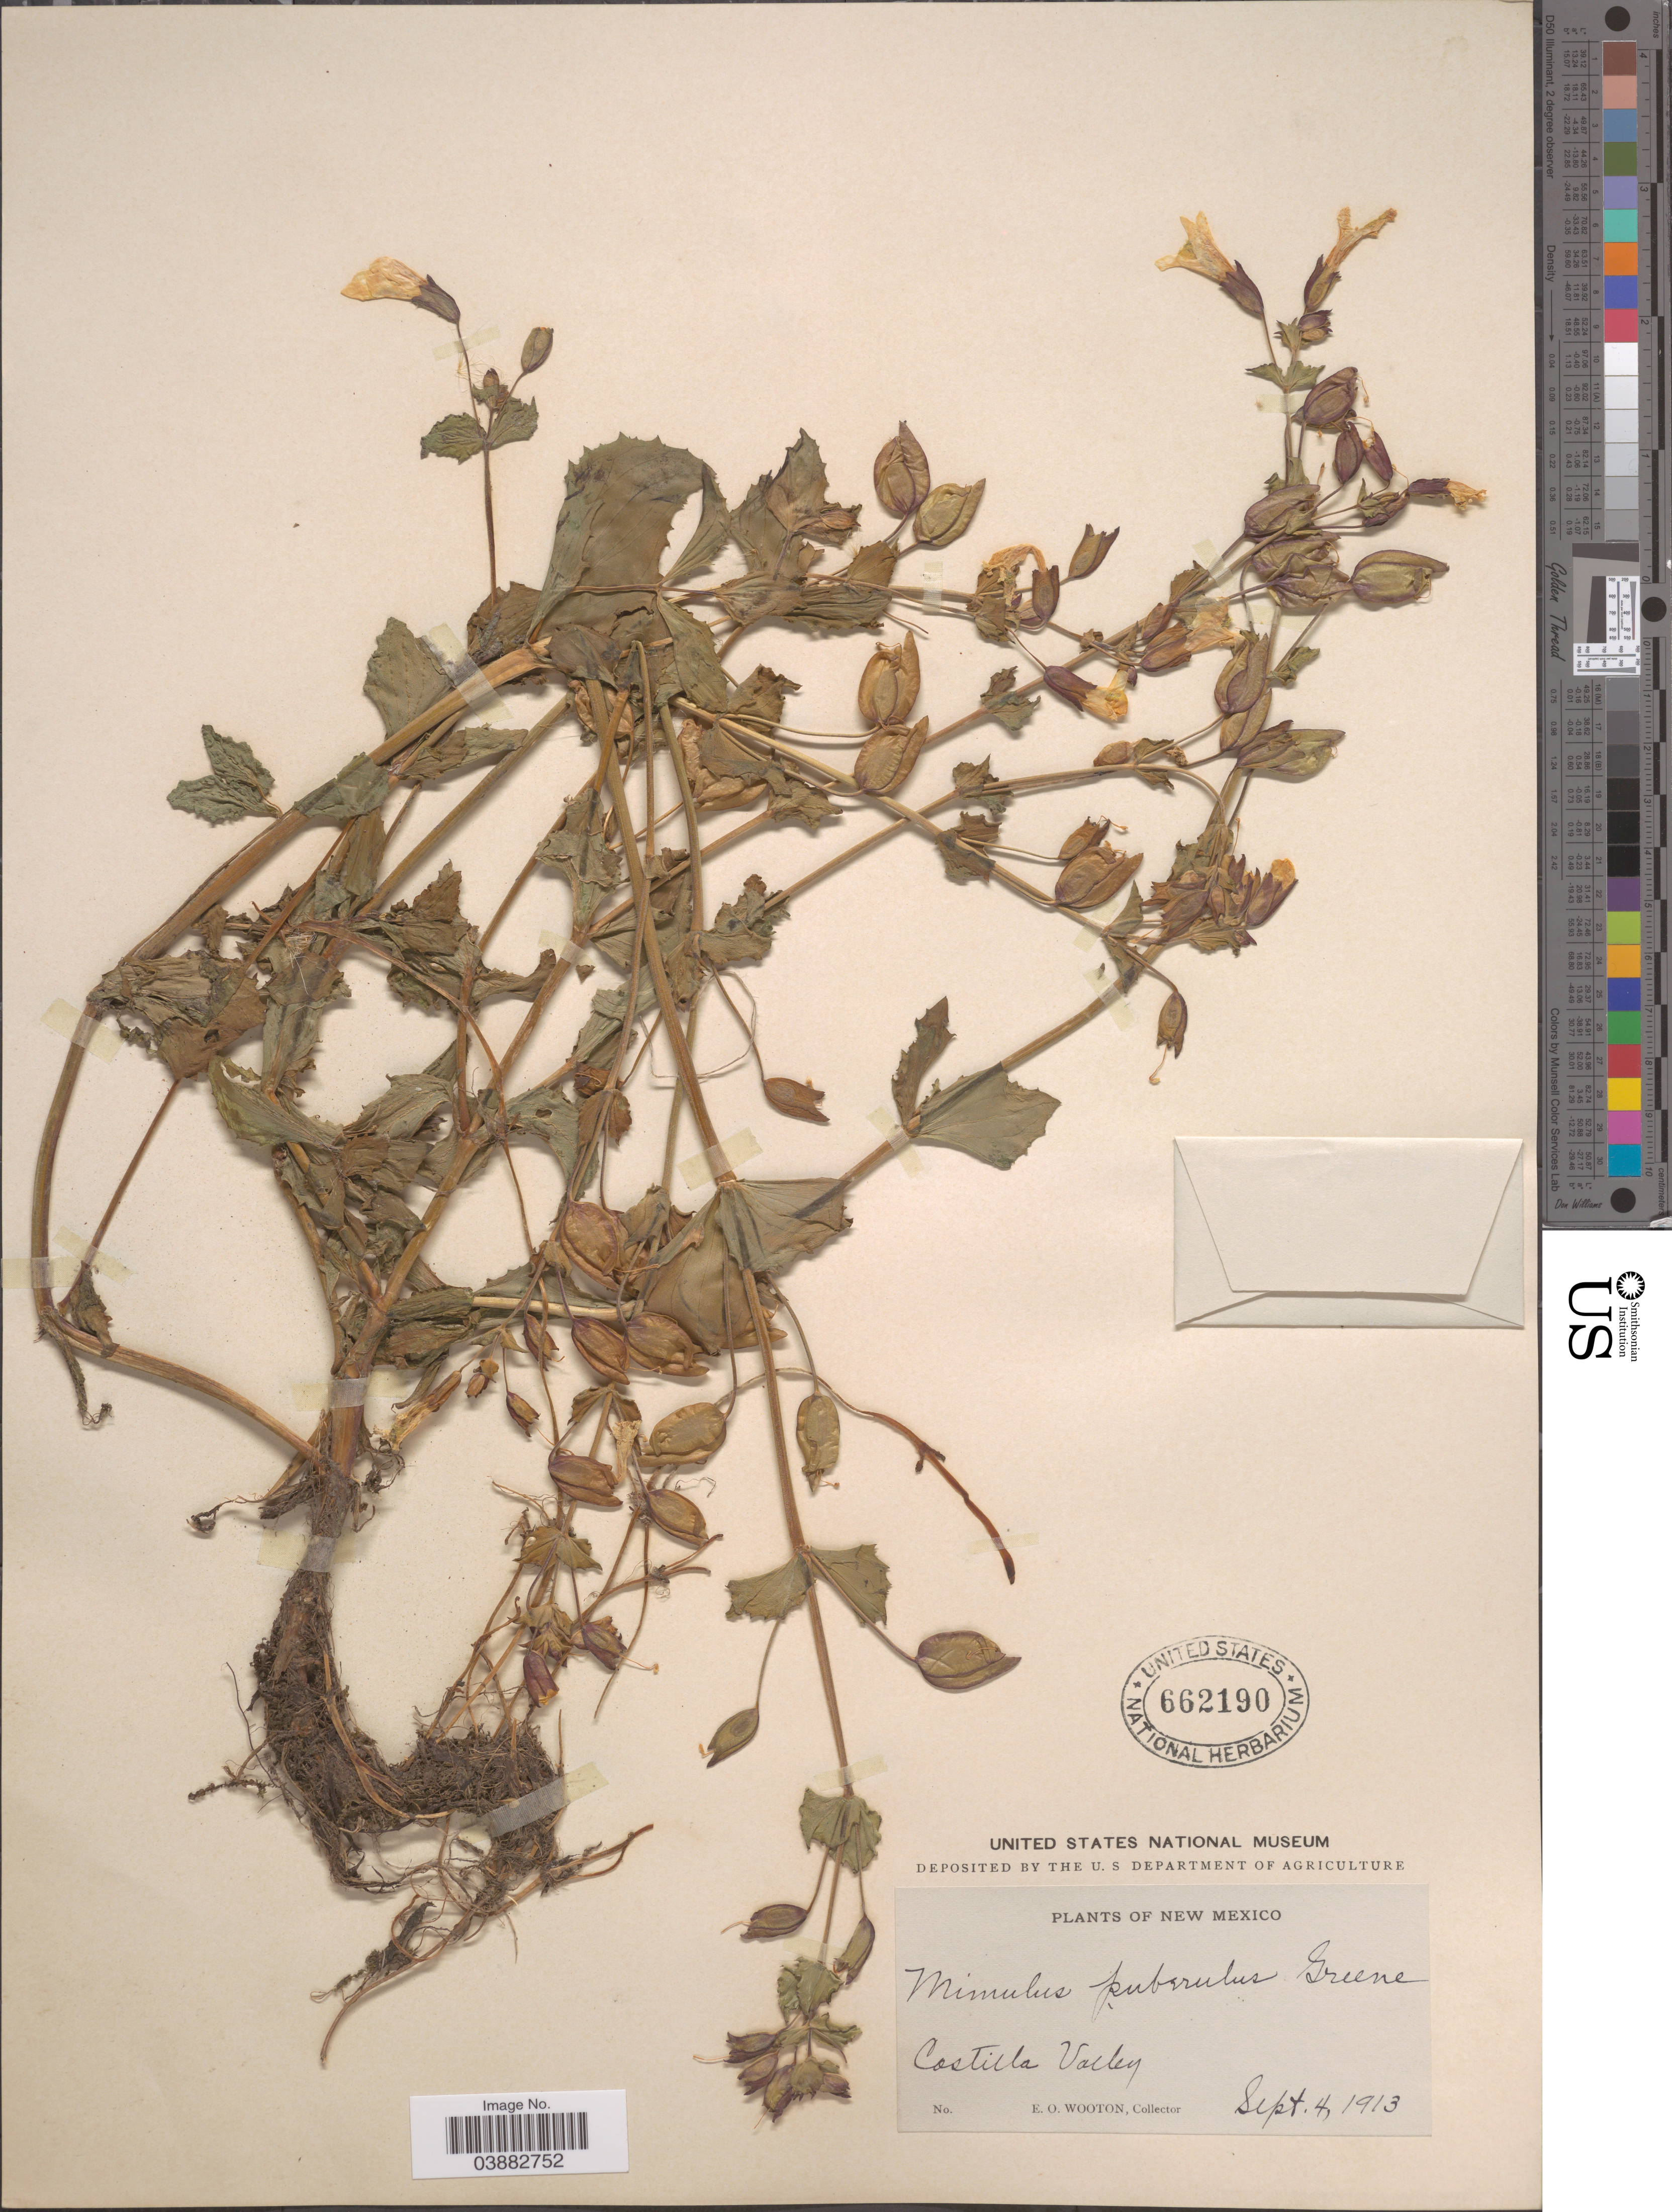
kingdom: Plantae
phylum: Tracheophyta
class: Magnoliopsida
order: Lamiales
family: Phrymaceae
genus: Mimulus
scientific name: Mimulus puberulus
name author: Gand.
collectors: E. O. Wooton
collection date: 1913-09-04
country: United States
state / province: New Mexico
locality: Costilla Valley.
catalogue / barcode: US 662190